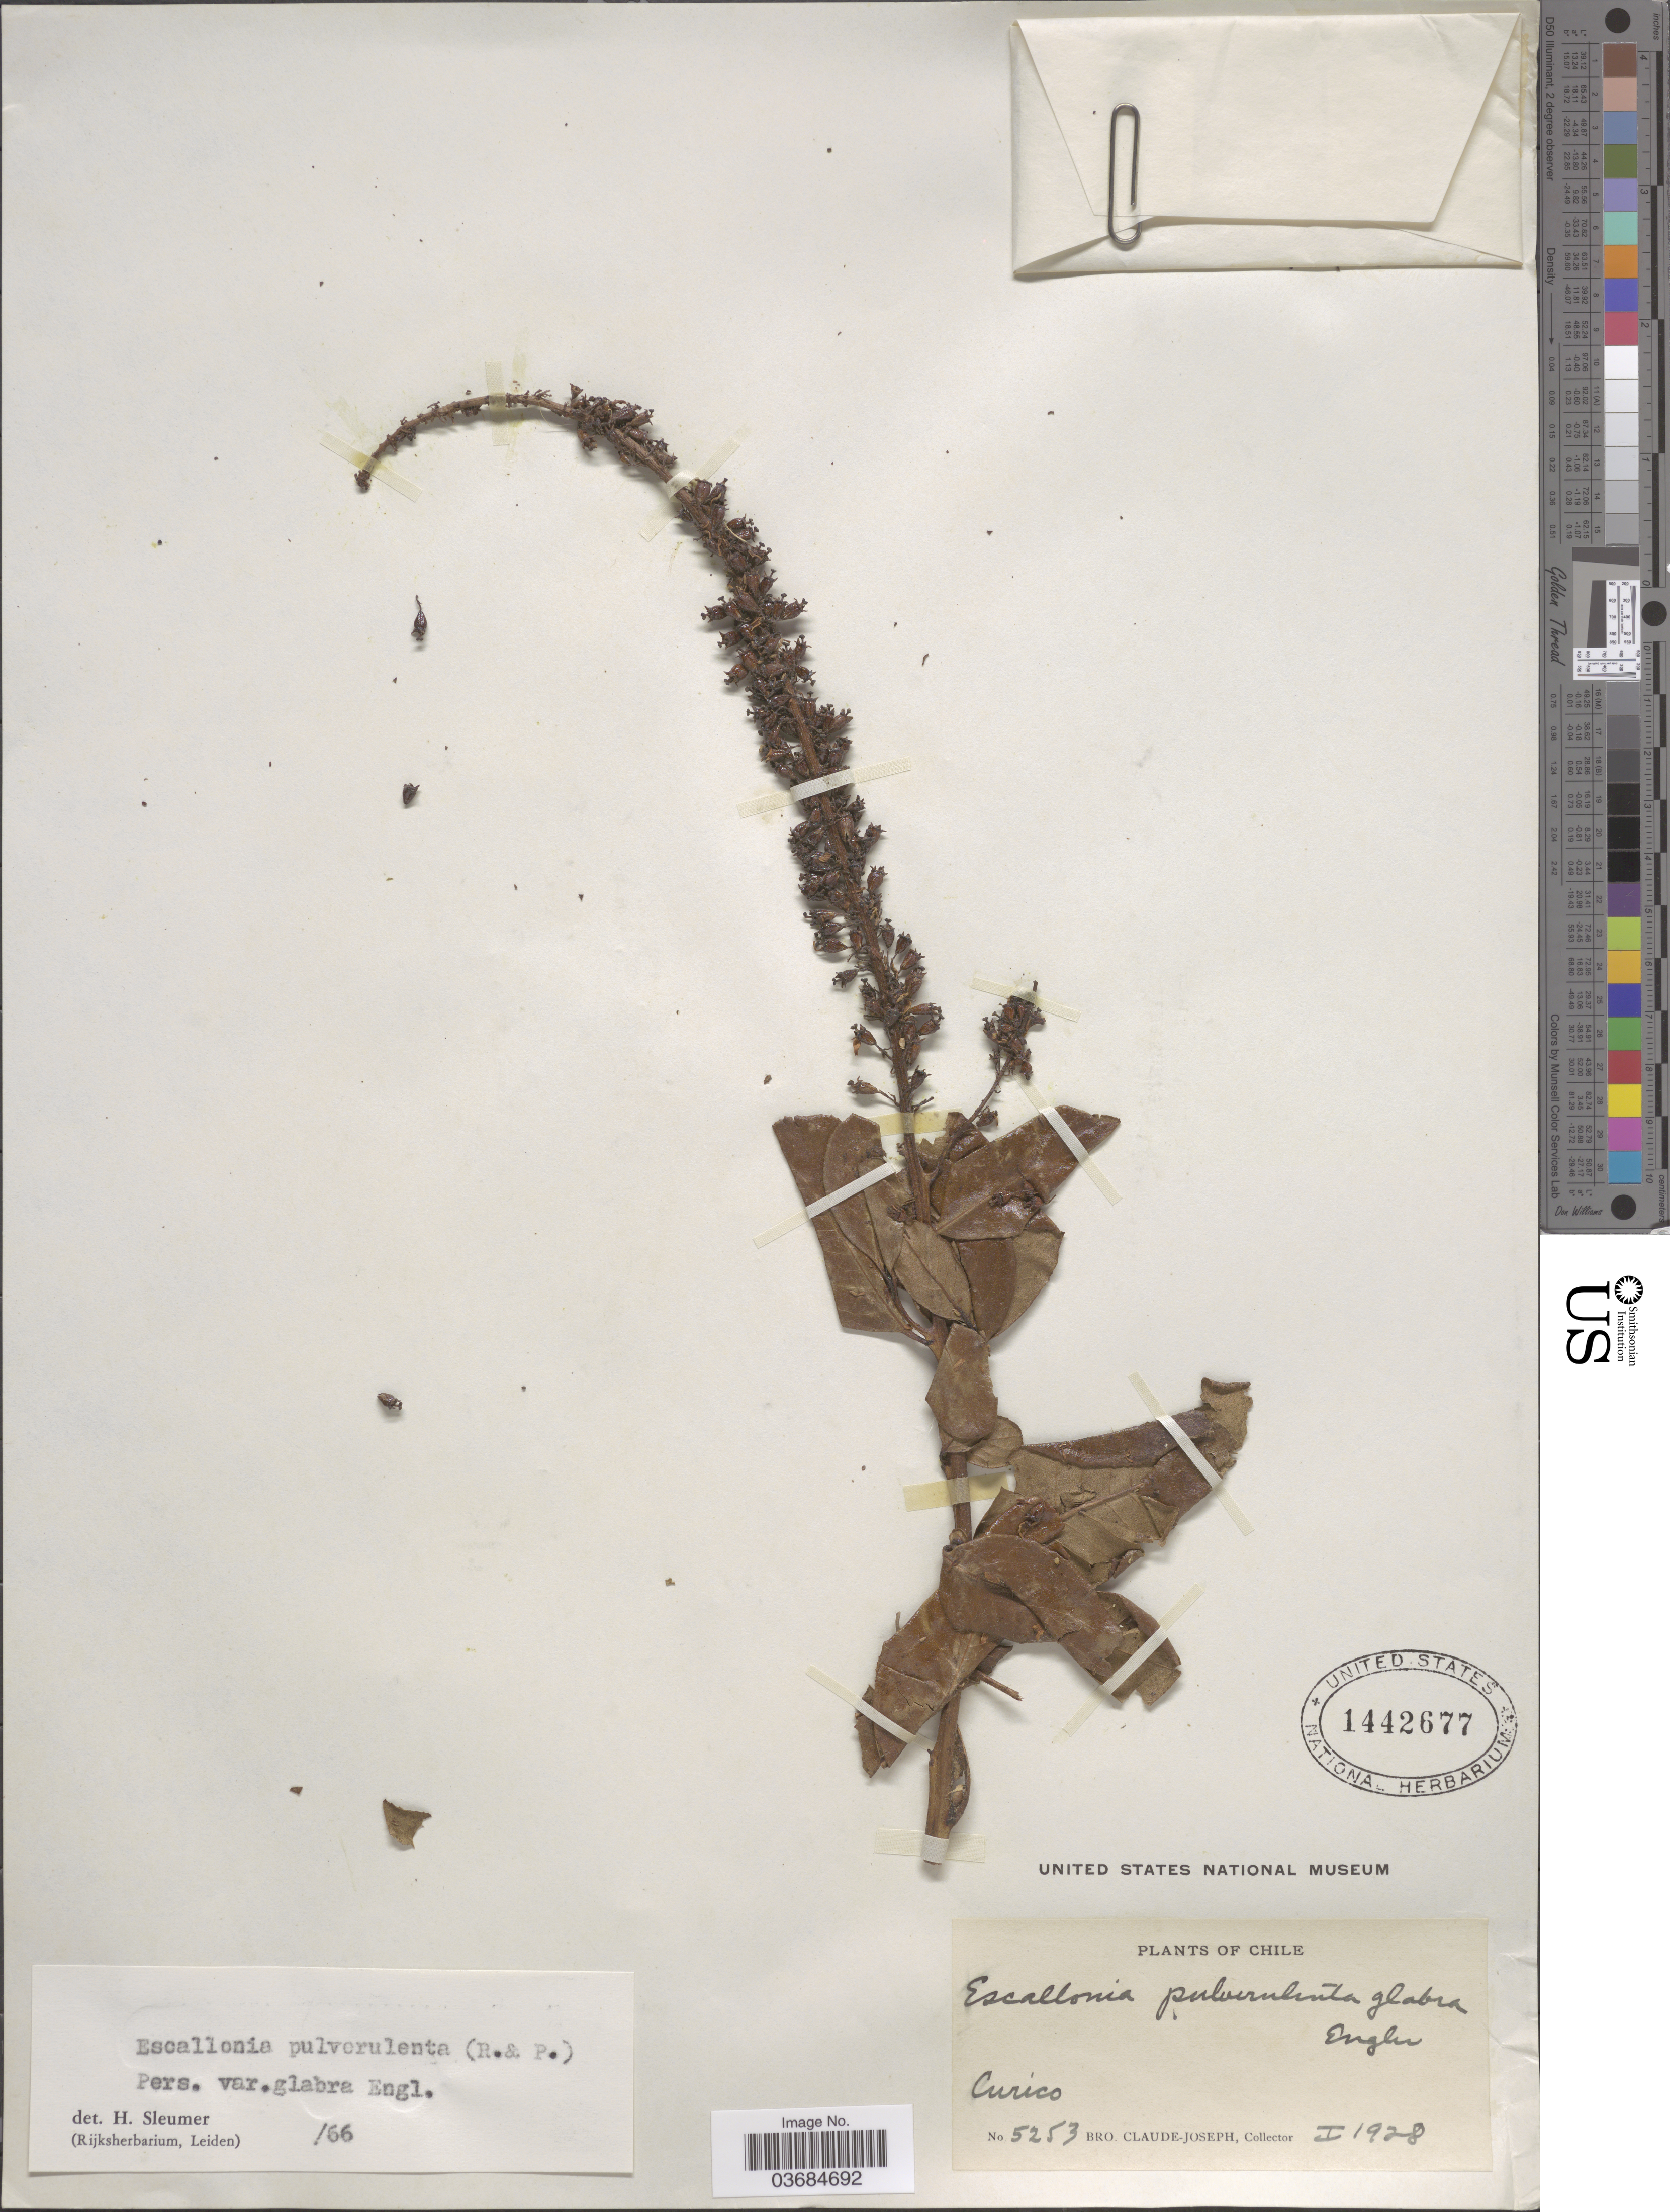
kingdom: Plantae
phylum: Tracheophyta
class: Magnoliopsida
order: Escalloniales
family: Escalloniaceae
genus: Escallonia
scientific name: Escallonia pulverulenta var. glabra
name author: Engl.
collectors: Bro. Claude-Joseph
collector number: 5253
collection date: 1928-01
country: Chile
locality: Curico.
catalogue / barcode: US 1442677